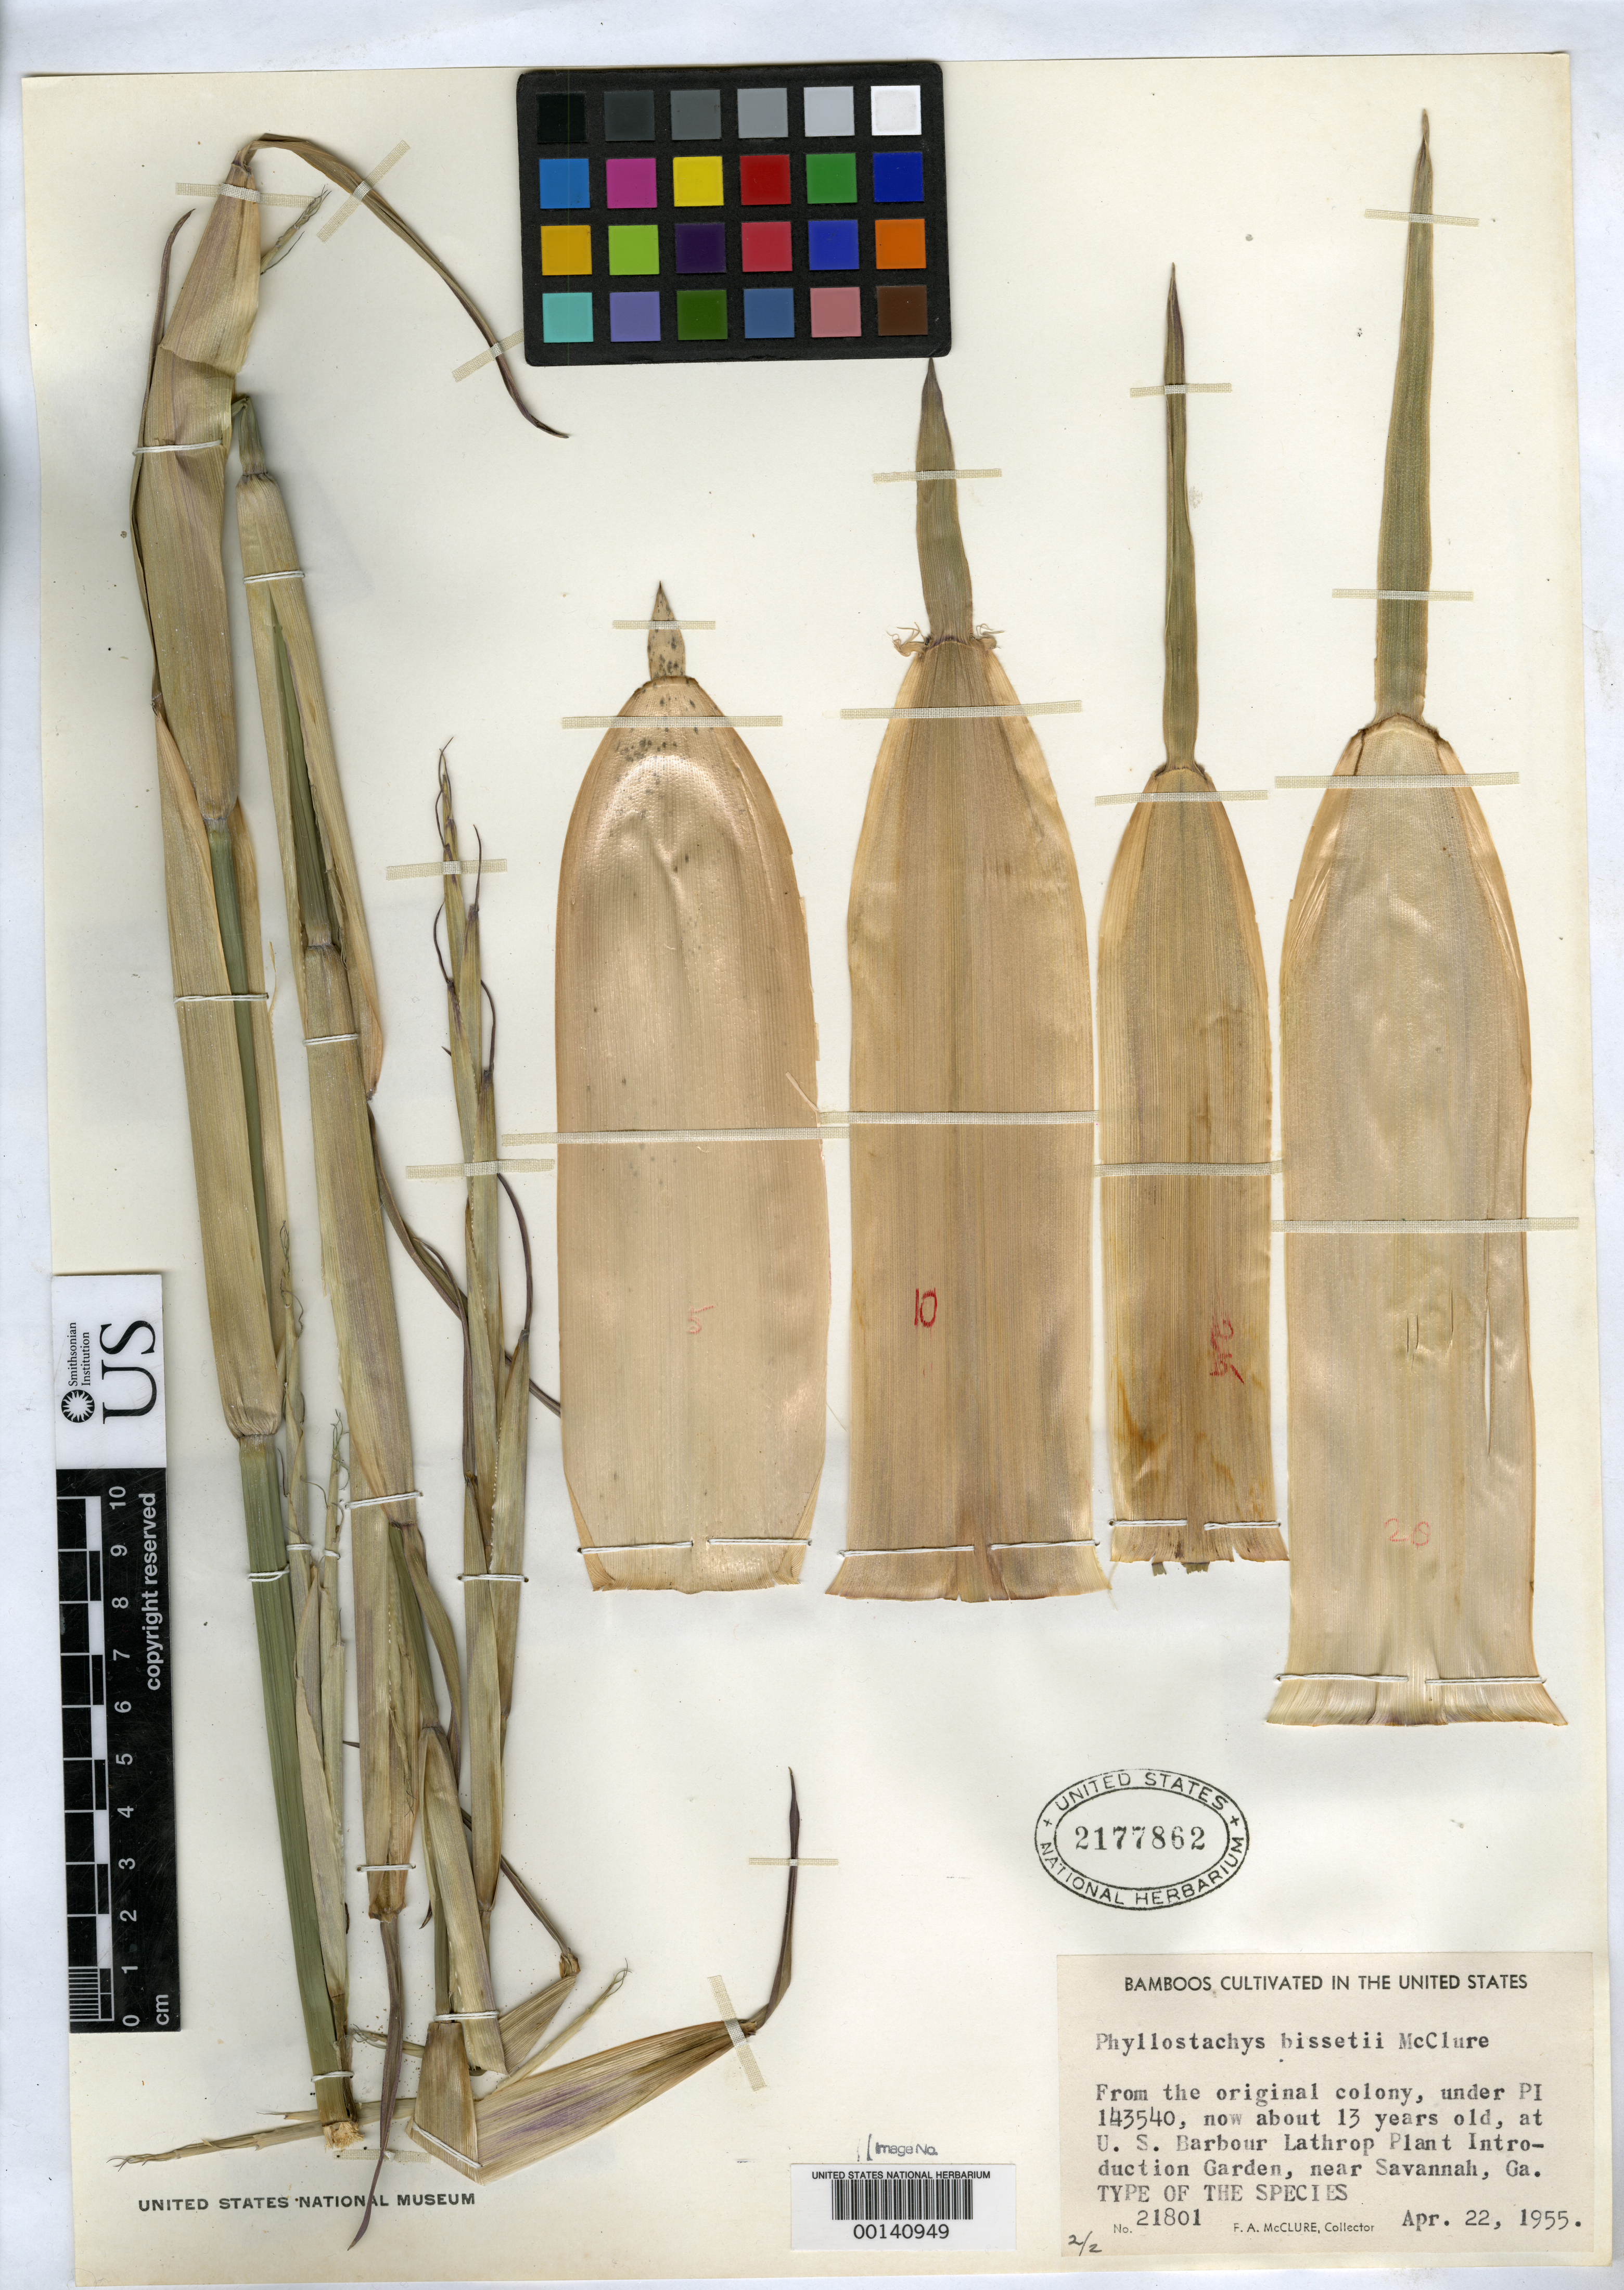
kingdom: Plantae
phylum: Tracheophyta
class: Liliopsida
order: Poales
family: Poaceae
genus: Phyllostachys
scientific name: Phyllostachys bissetii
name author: McClure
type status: Holotype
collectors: F. A. McClure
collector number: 21801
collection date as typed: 22 Apr 1955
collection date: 1955-04-22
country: China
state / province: Sichuan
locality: Chengton.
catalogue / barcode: US 2177862